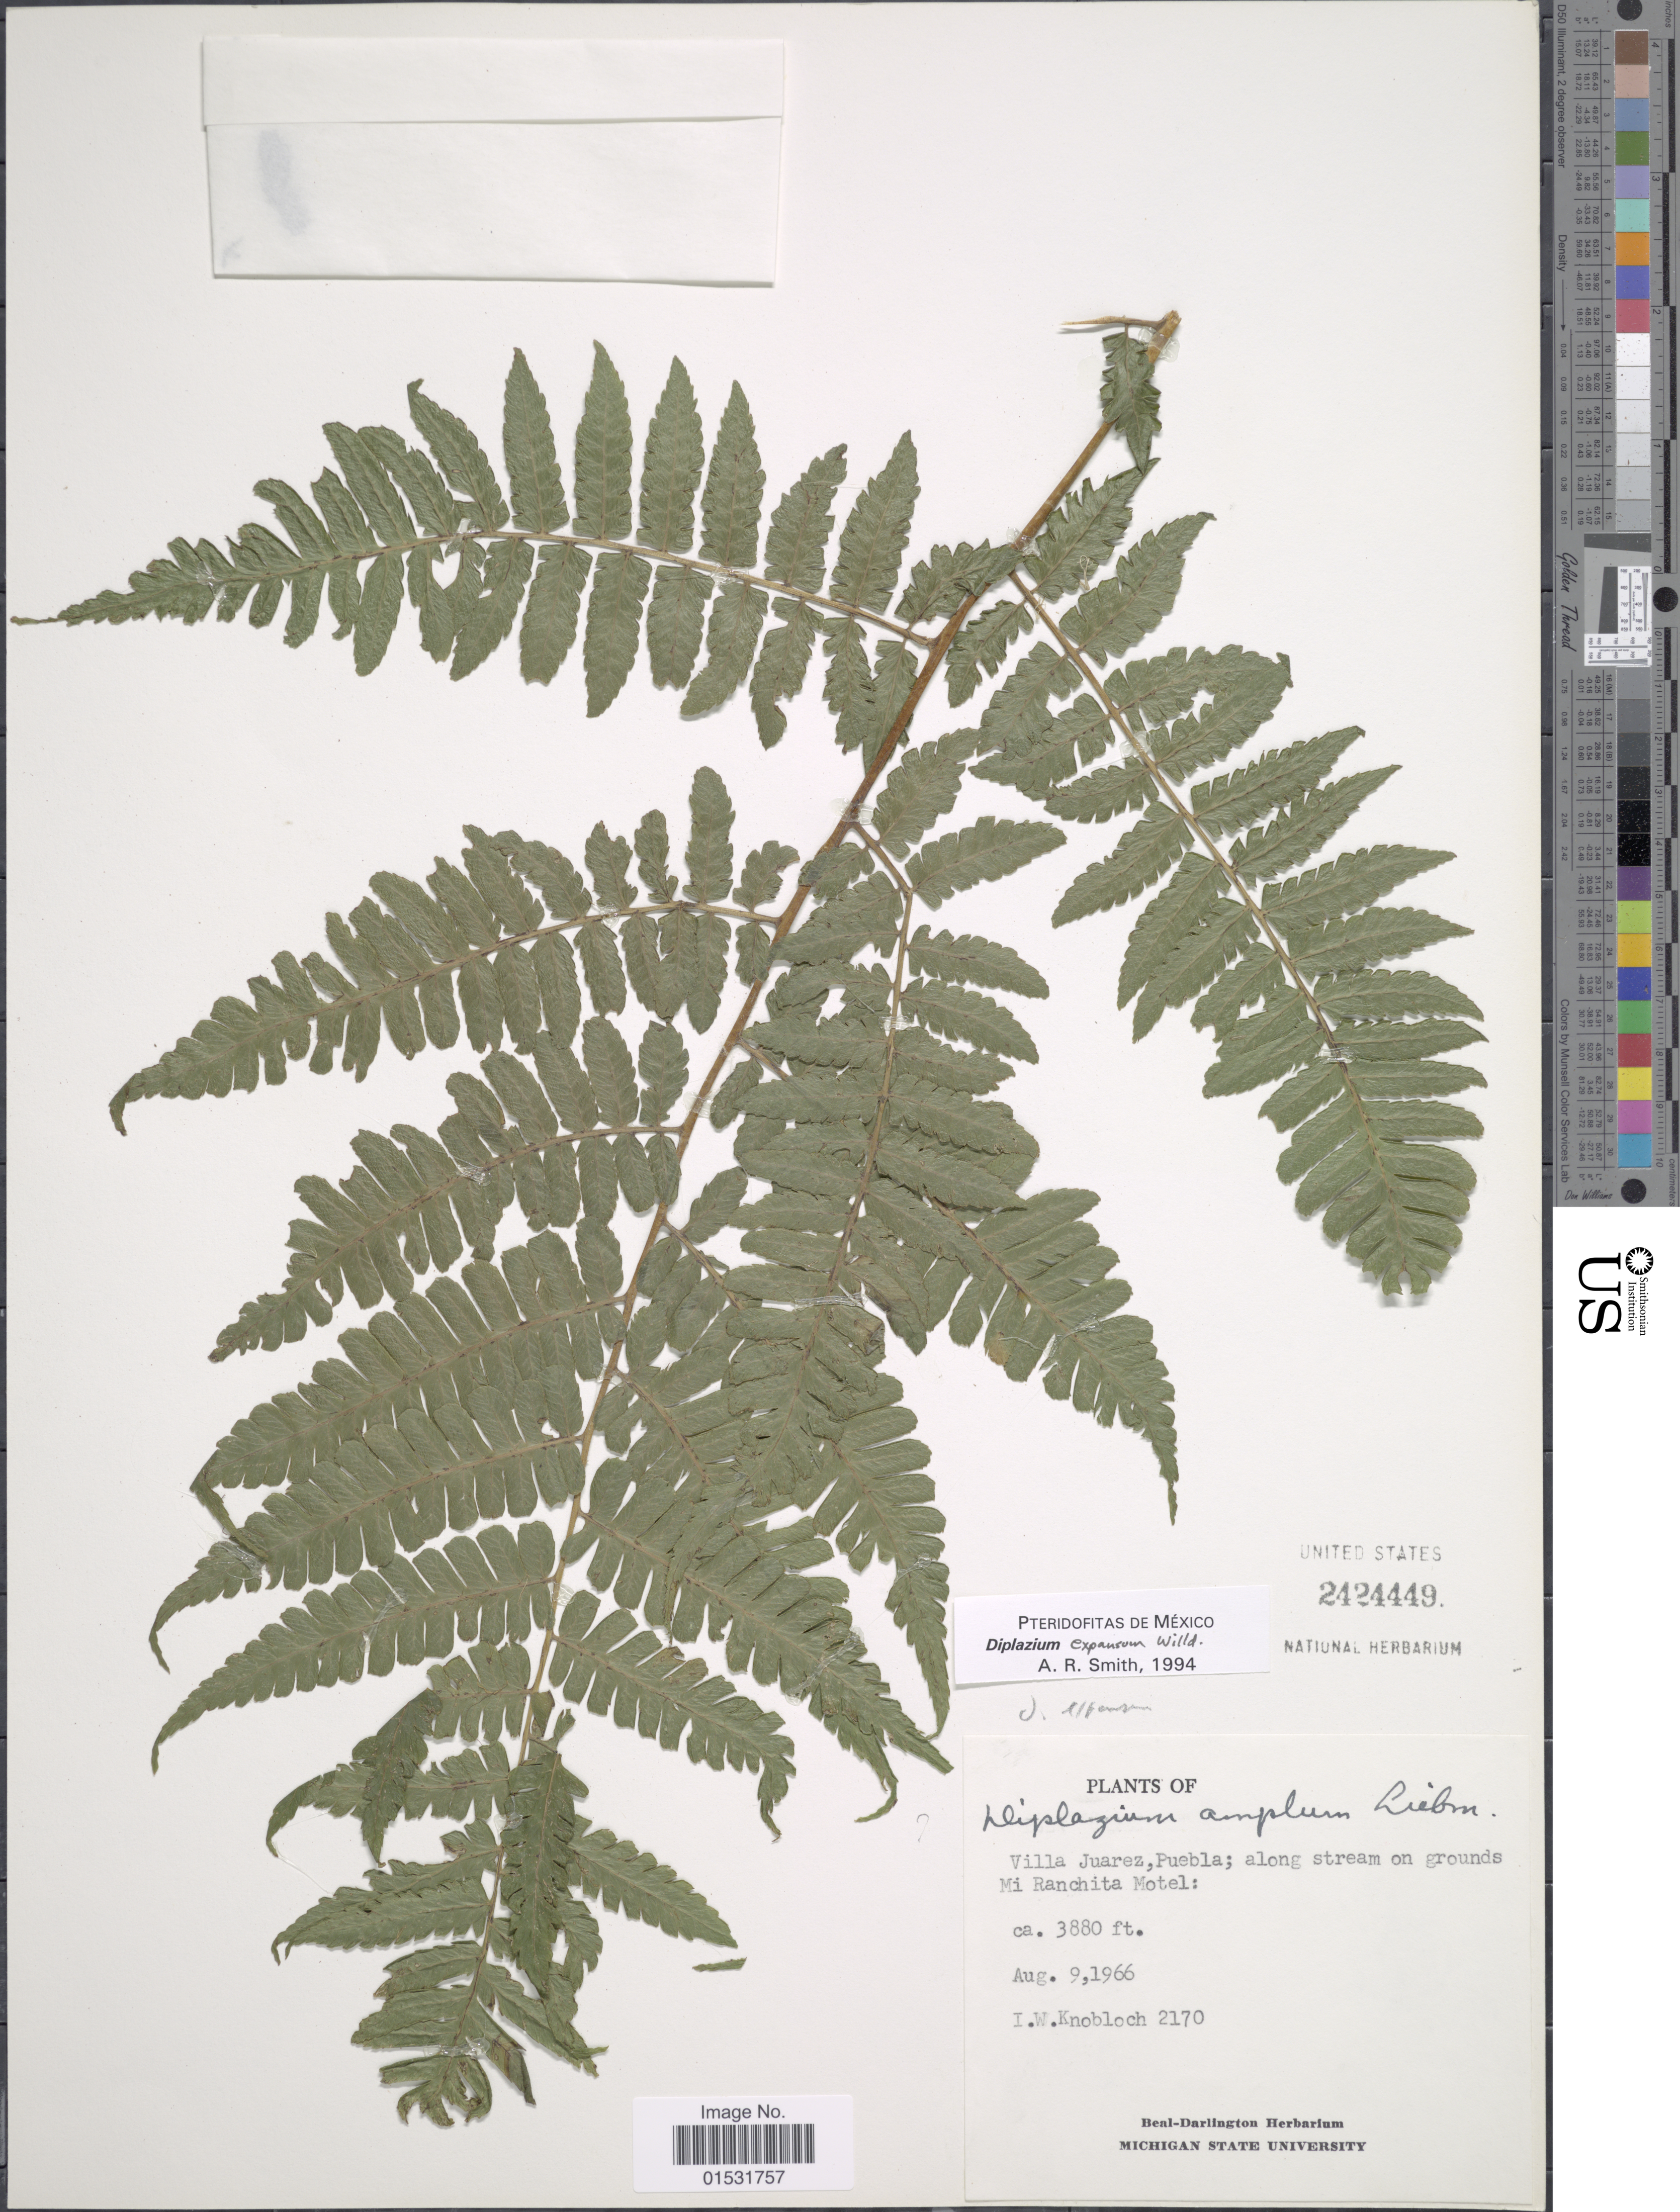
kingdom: Plantae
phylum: Tracheophyta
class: Polypodiopsida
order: Polypodiales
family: Athyriaceae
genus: Diplazium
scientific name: Diplazium hians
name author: Kunze ex Klotzsch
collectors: I. W. Knobloch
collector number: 2170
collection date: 1966-08-09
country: Mexico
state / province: Puebla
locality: Villa Juarez, Puebla; along stream on grounds Mi Ranchita Motel.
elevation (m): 1183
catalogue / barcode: US 2424449